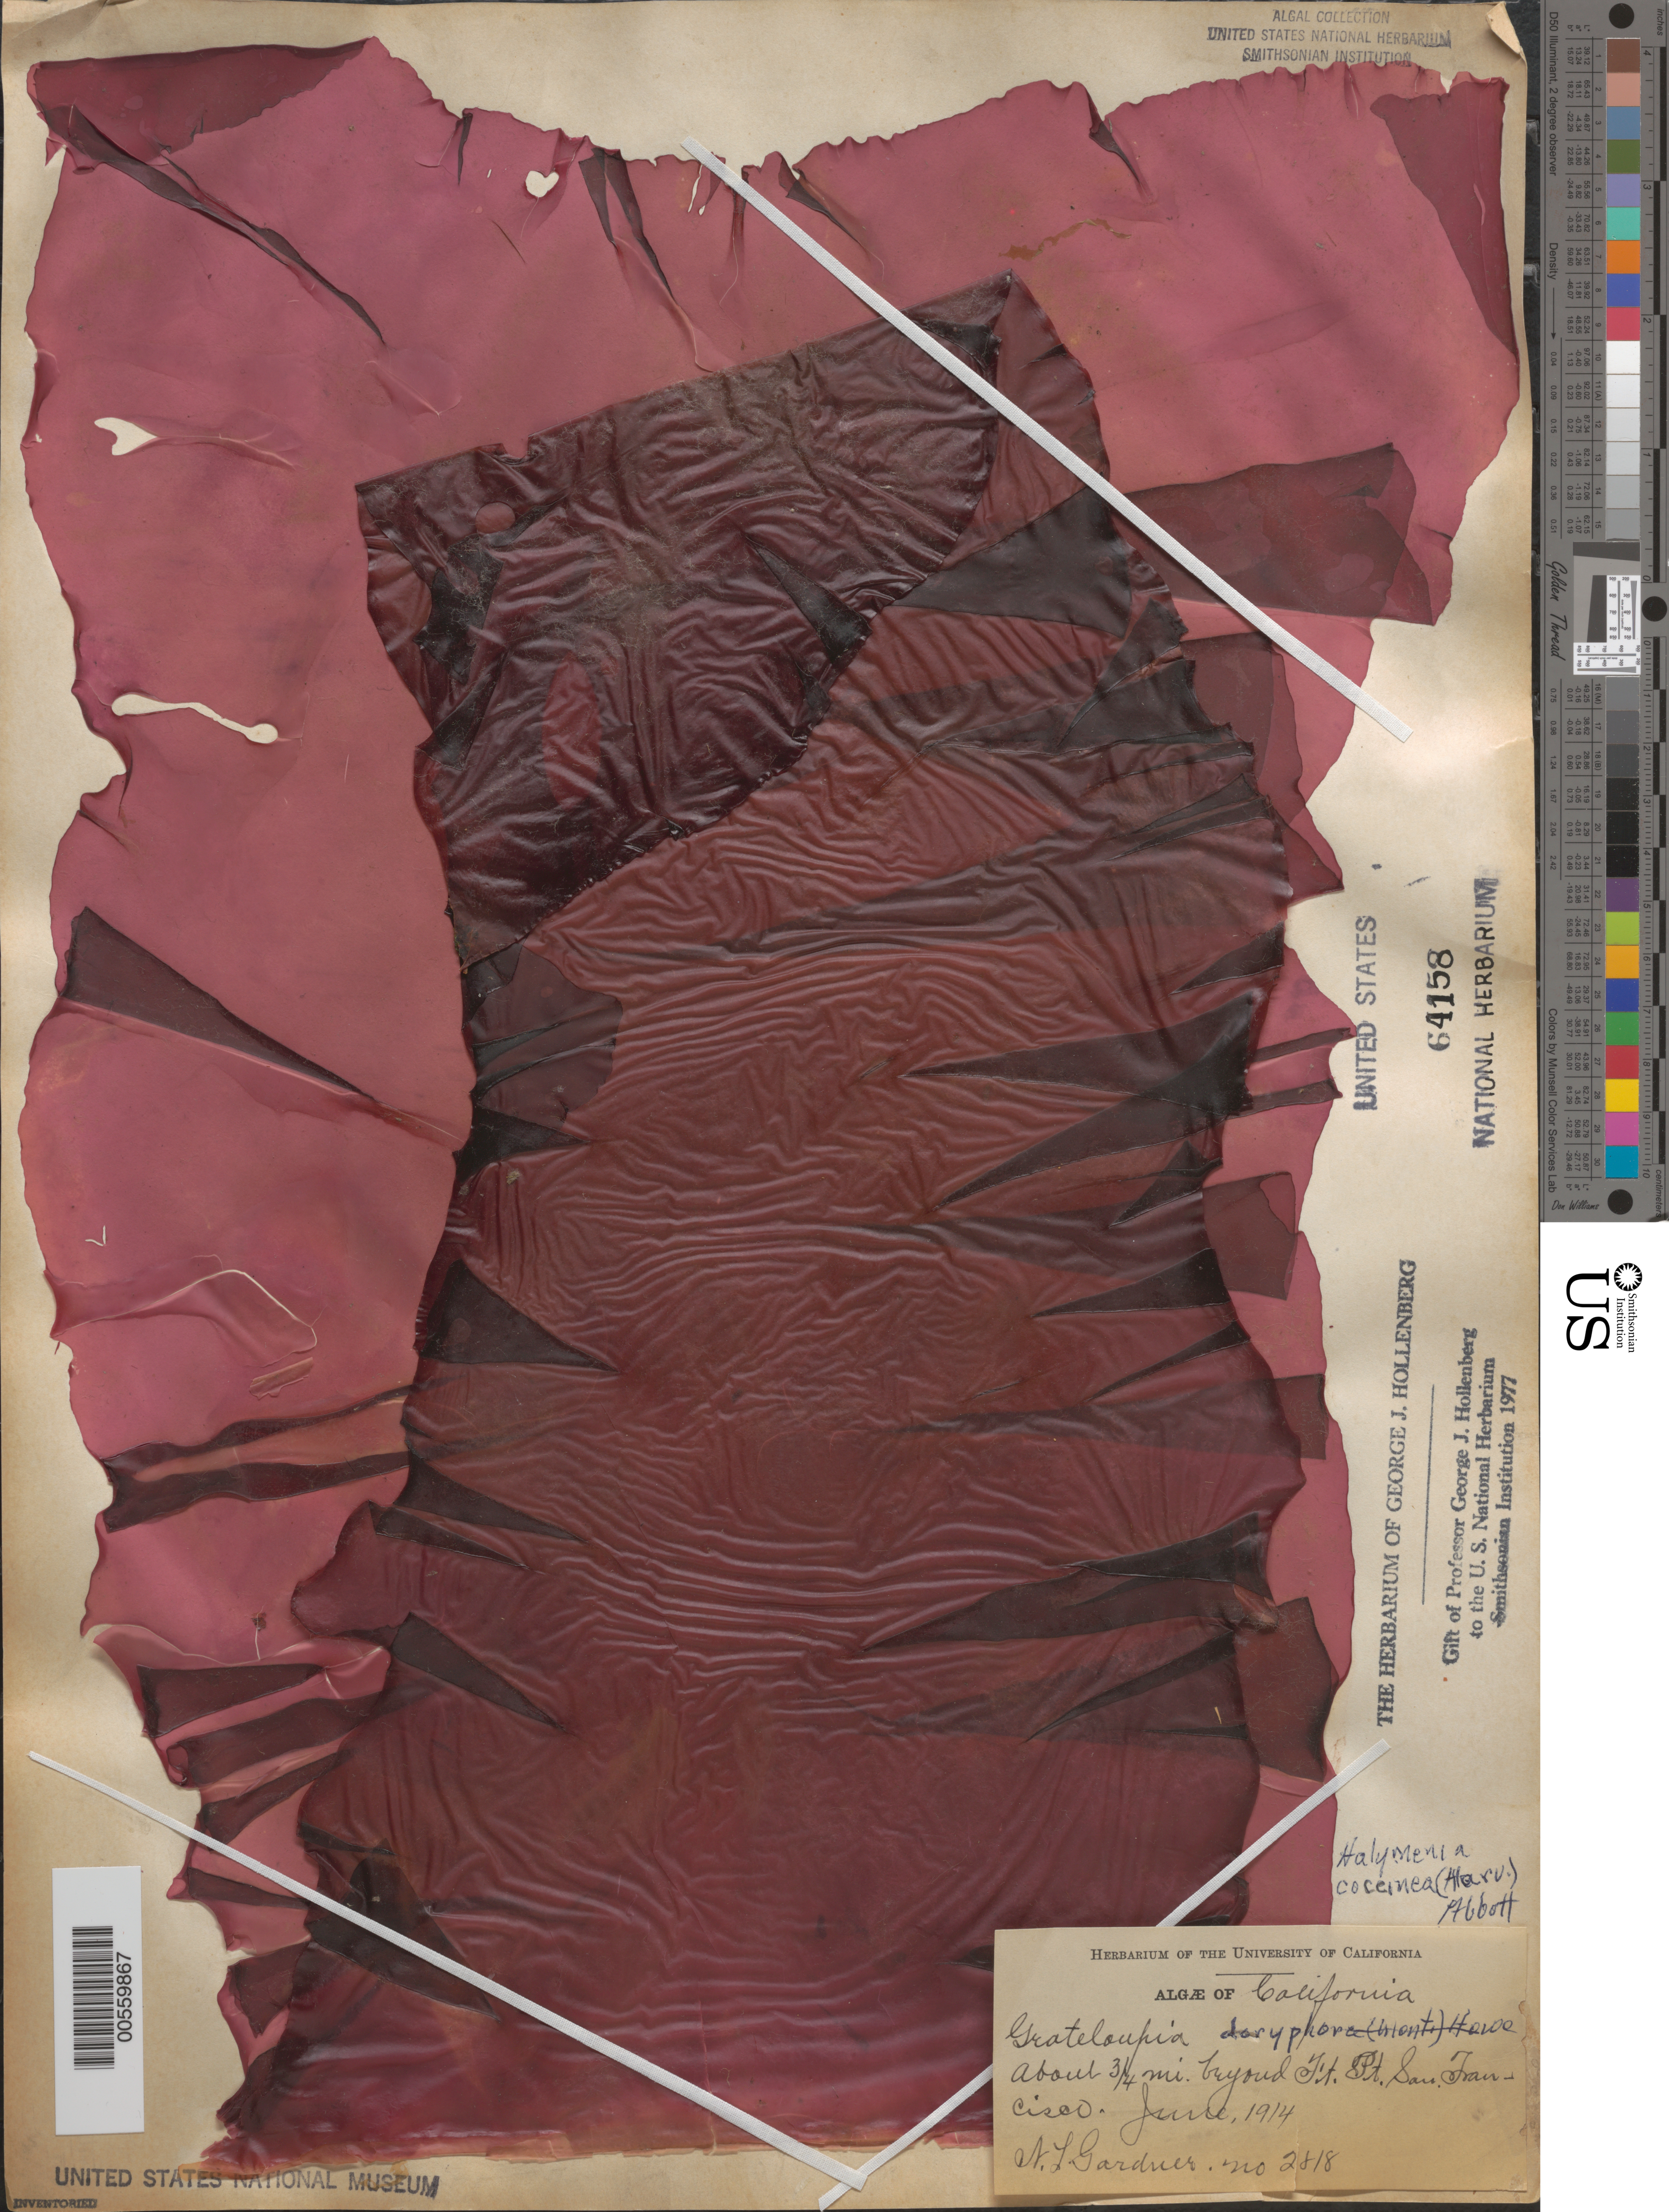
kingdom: Plantae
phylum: Rhodophyta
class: Florideophyceae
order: Gigartinales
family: Dumontiaceae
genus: Weeksia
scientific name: Weeksia coccinea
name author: (Harv.) S.C. Lindstrom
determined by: Algae name updating Project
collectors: N. Gardner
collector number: NLG 2818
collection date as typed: Jun 1914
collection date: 1914-06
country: United States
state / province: California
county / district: San Francisco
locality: San Francisco, ca. 0.75 mile beyond Fort Point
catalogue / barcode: US 64158